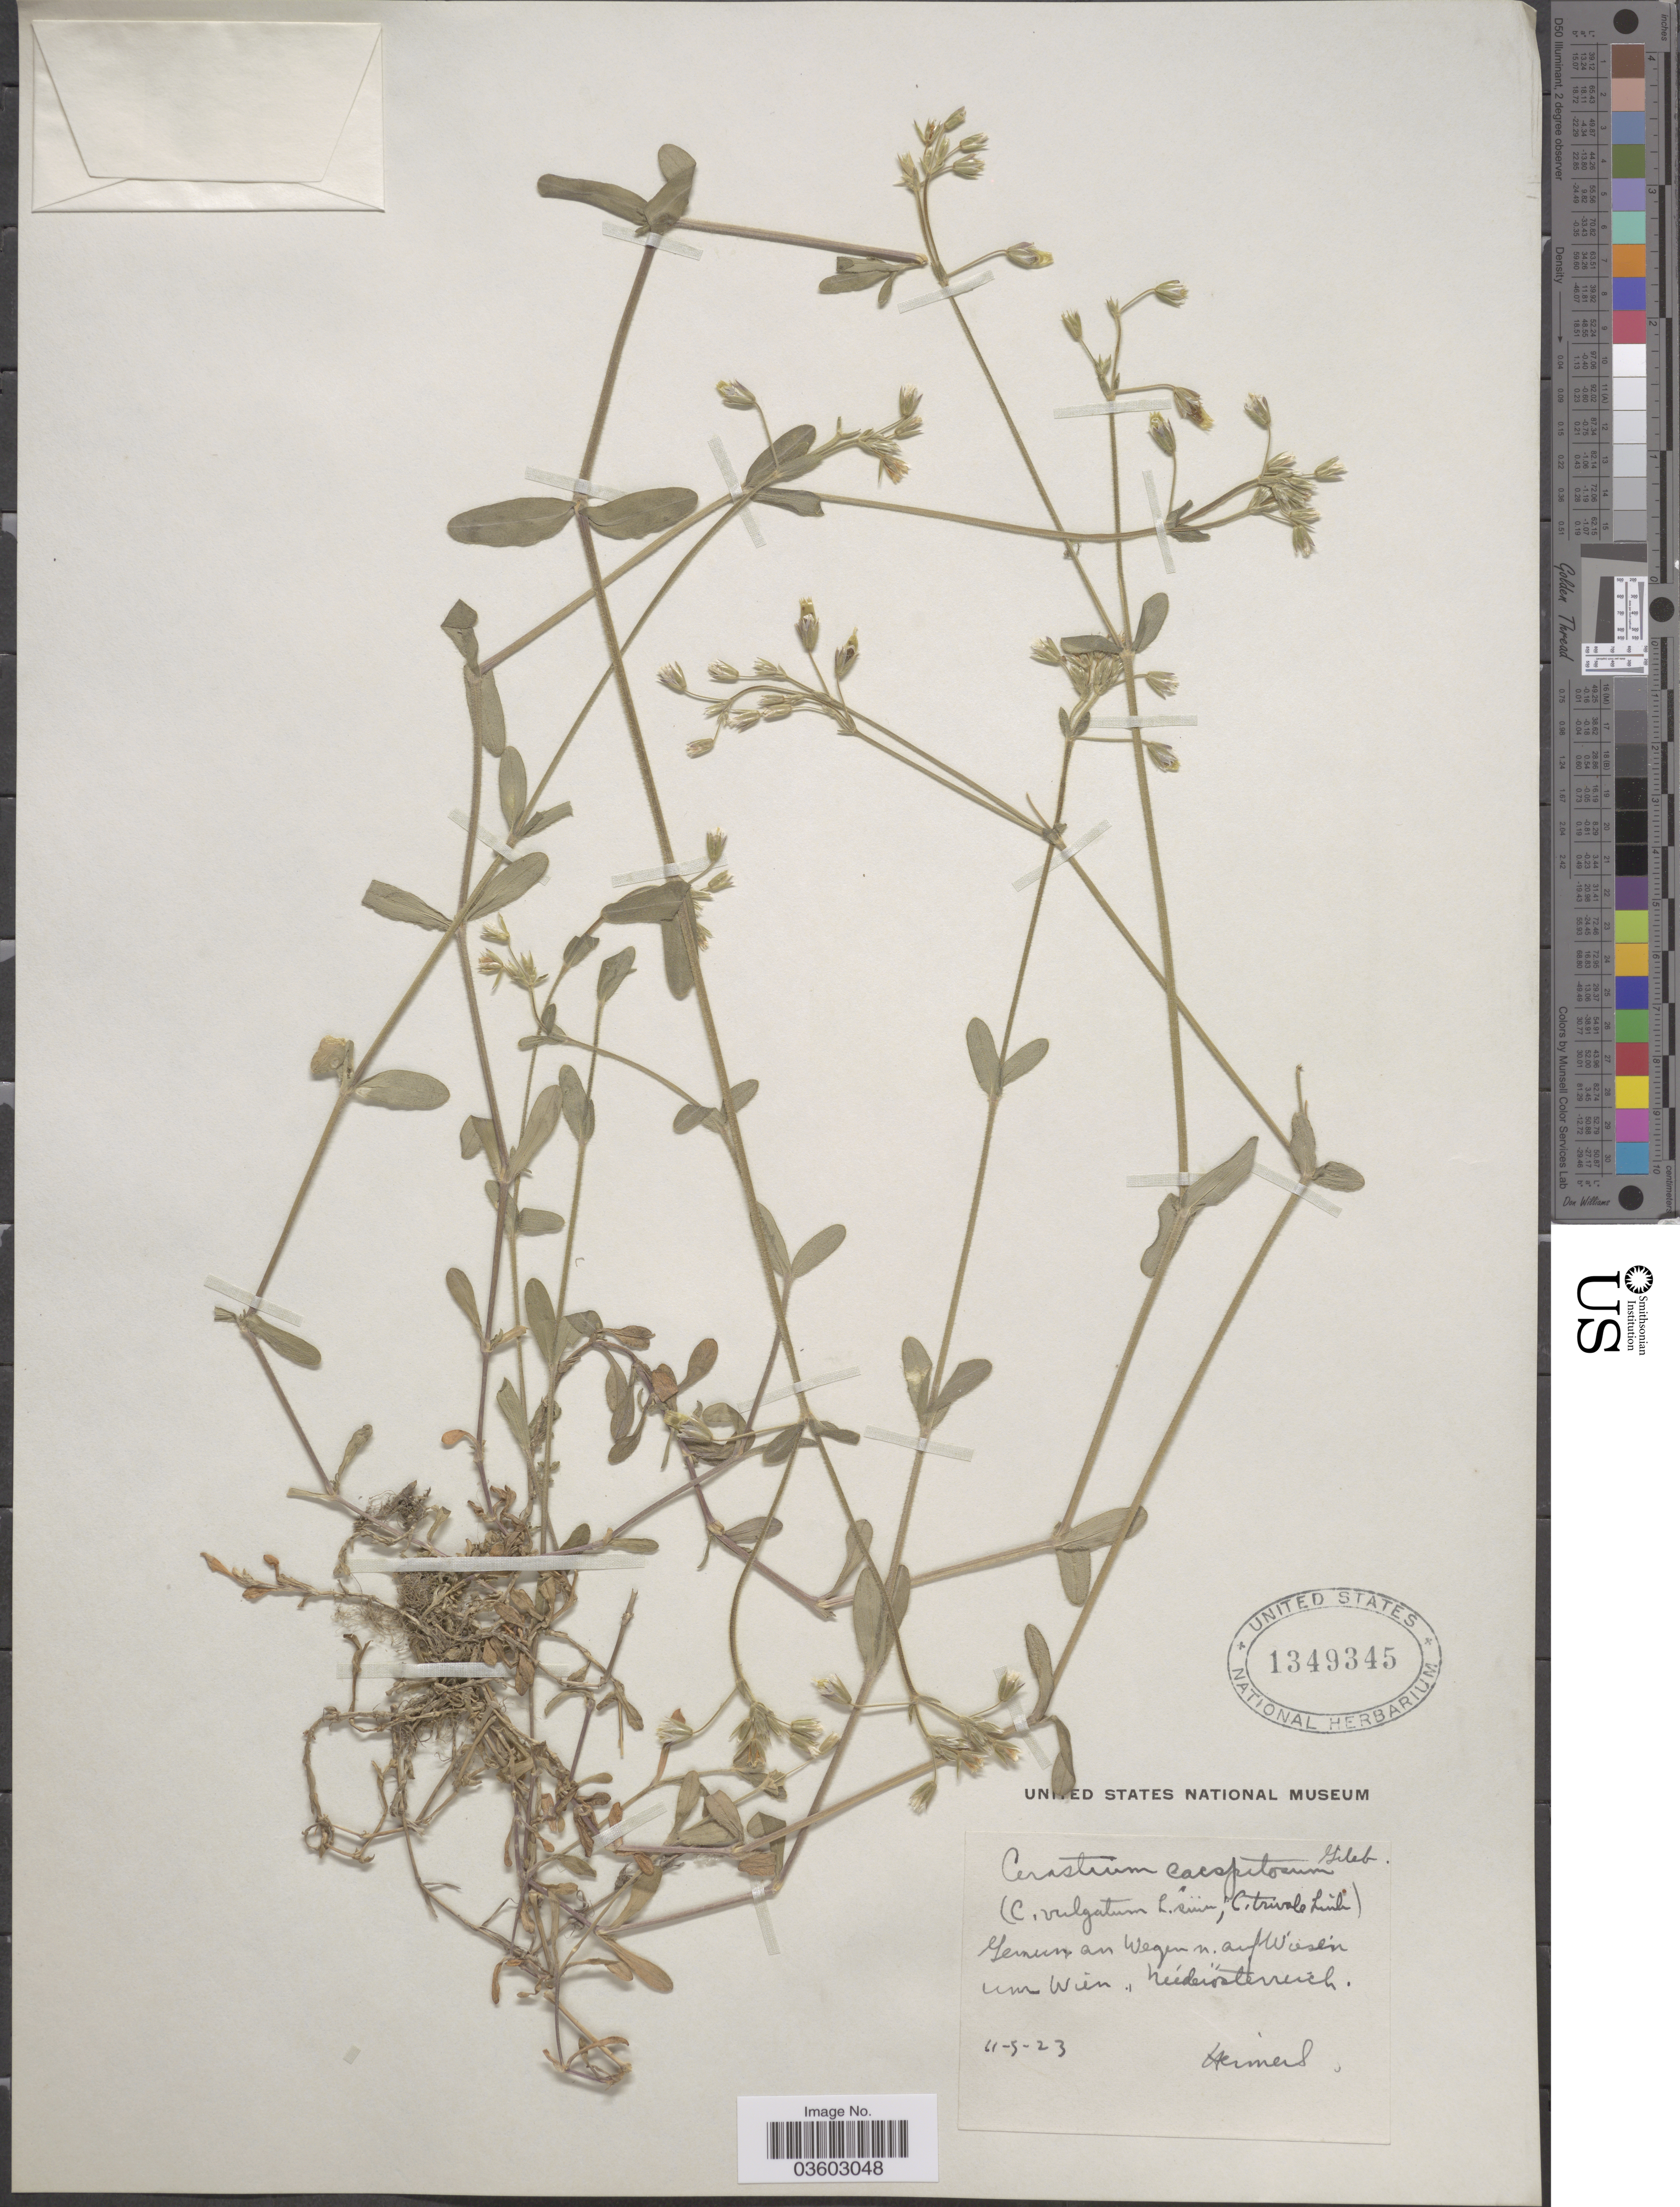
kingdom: Plantae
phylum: Tracheophyta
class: Magnoliopsida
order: Caryophyllales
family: Caryophyllaceae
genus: Cerastium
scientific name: Cerastium caespitosum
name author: Rchb. & Kit.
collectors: Heimerl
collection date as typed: Transcribed d/m/y: 11/5/23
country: Austria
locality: Auf Wiesen um Wien, Niederösterreich.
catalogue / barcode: US 1349345